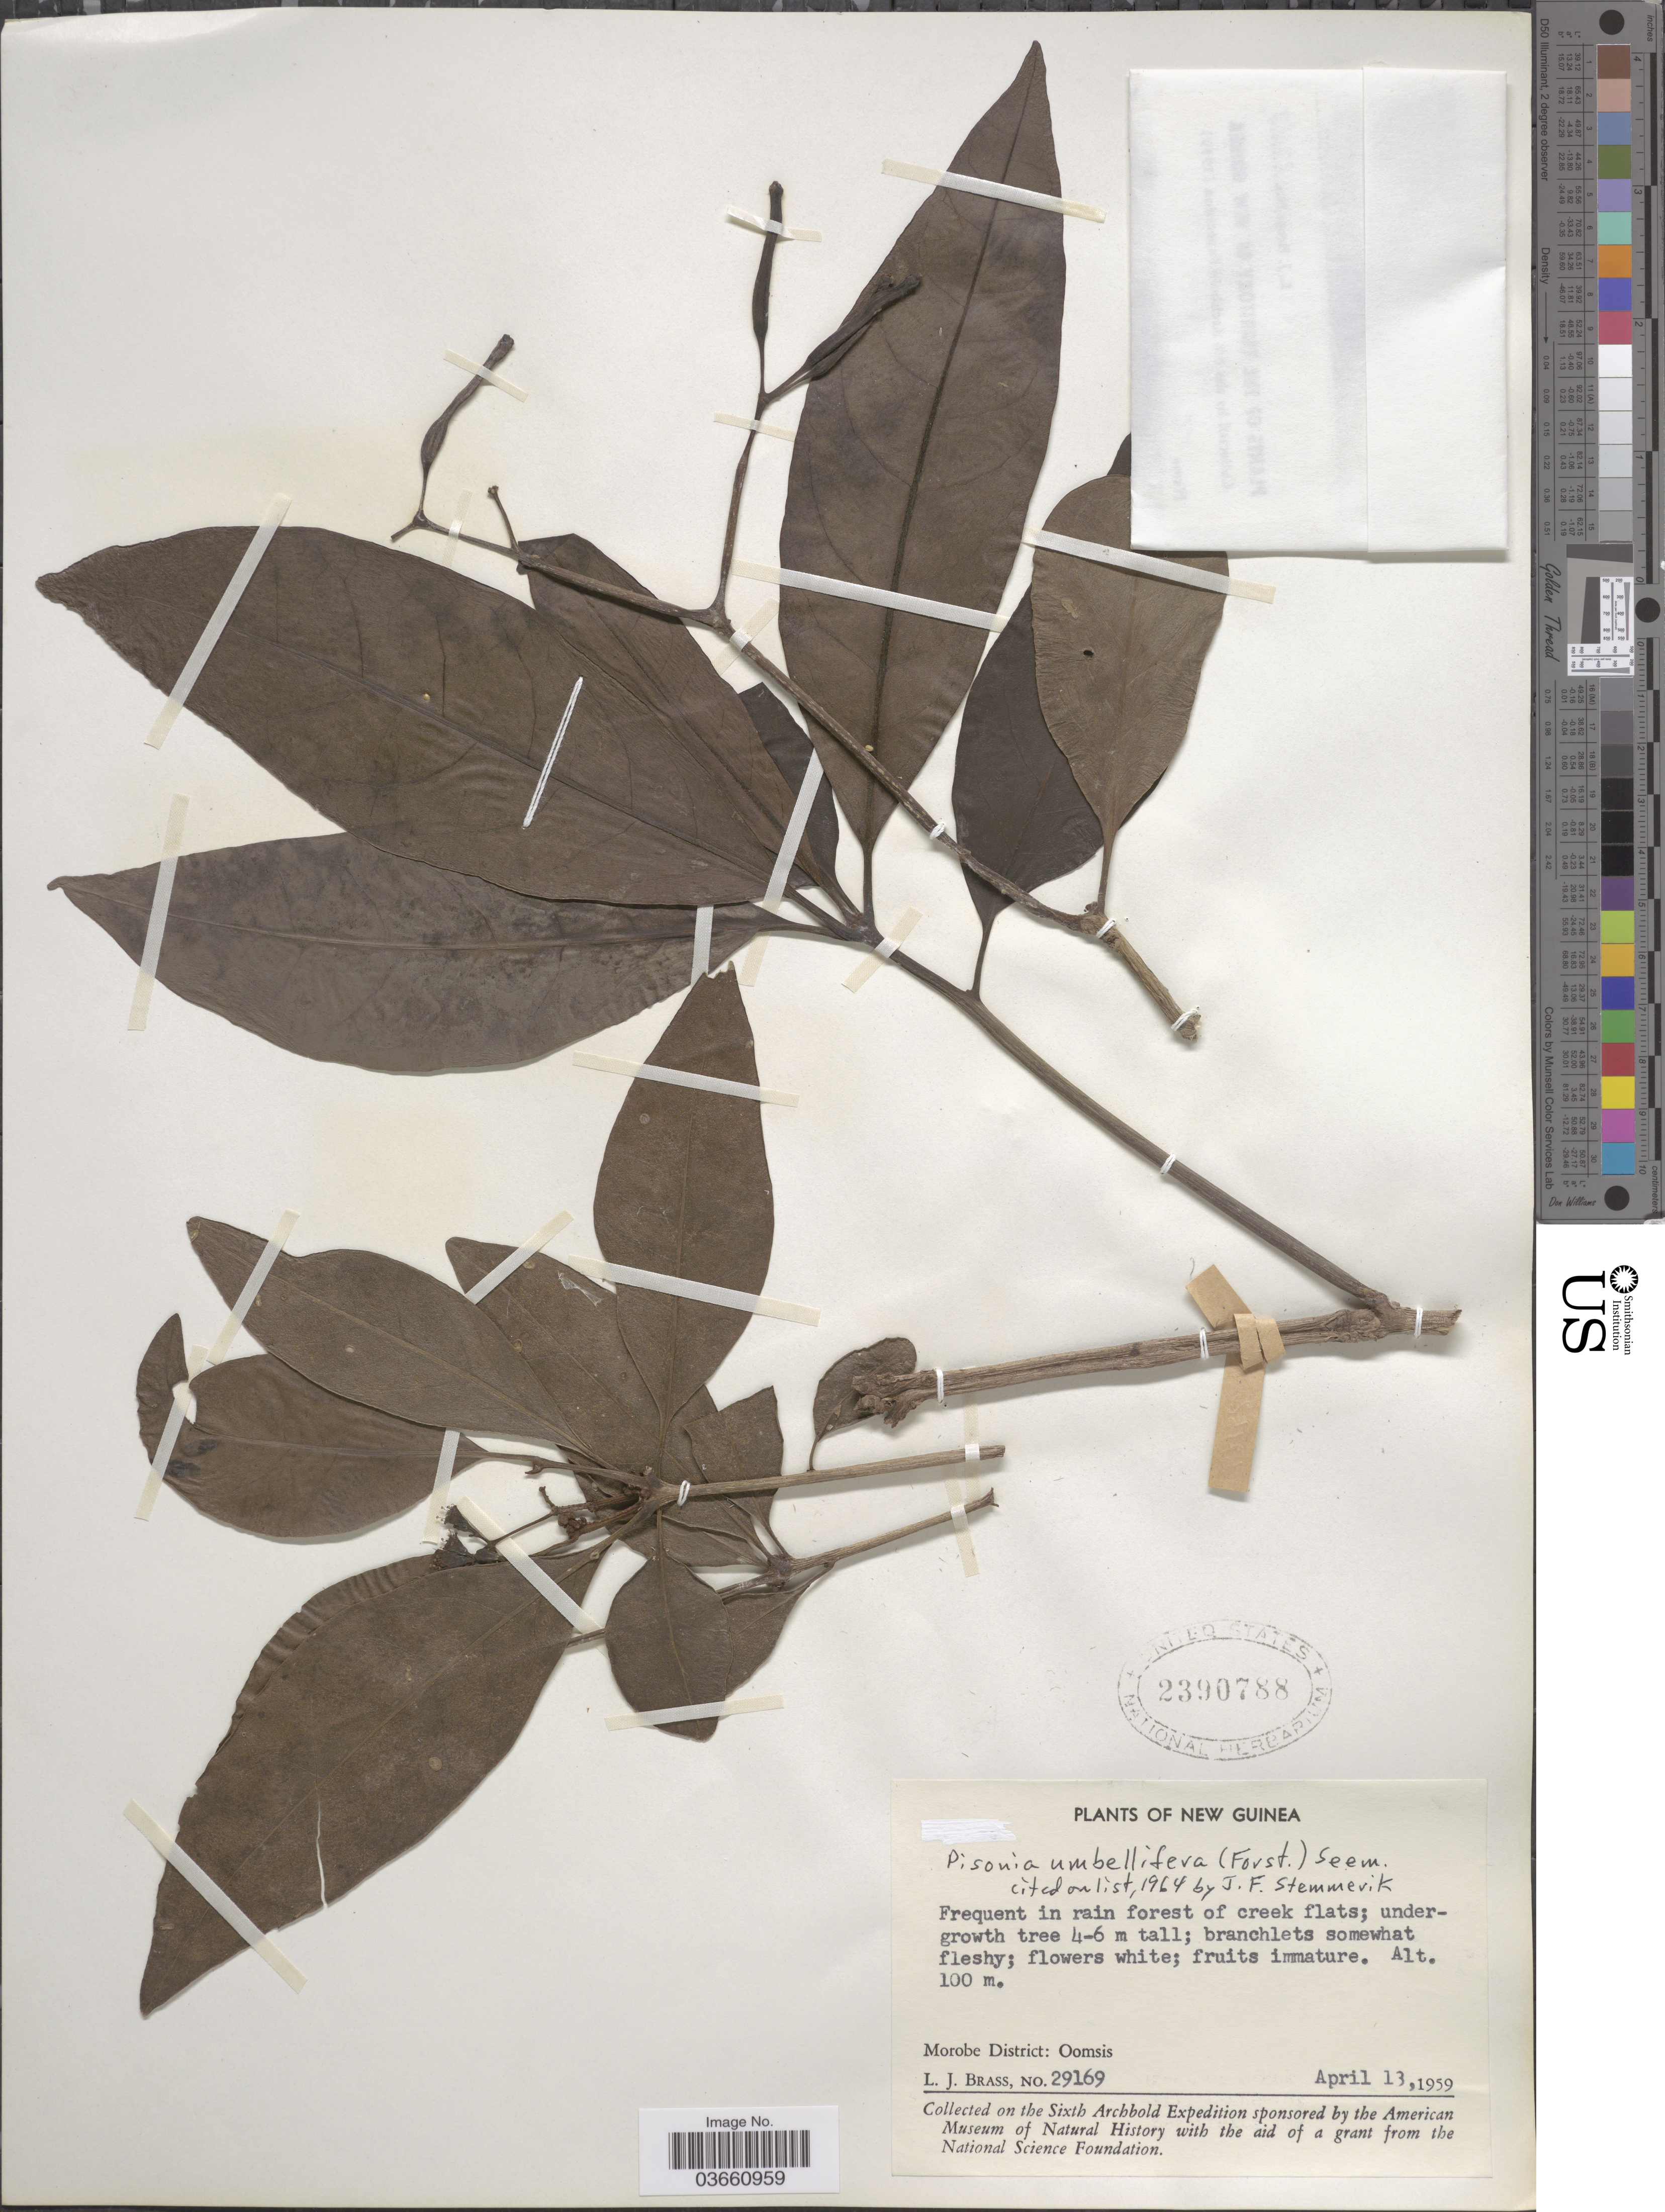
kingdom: Plantae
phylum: Tracheophyta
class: Magnoliopsida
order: Caryophyllales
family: Nyctaginaceae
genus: Ceodes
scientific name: Ceodes umbellifera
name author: J.R. Forst. & G. Forst.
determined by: Wagner, W. L., (BOT), Smithsonian Institution - National Museum of Natural History (UNITED STATES)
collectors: L. J. Brass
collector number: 29169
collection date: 1959-04-13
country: Papua New Guinea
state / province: Morobe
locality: Morobe District: Oomsis.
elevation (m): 100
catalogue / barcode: US 2390788